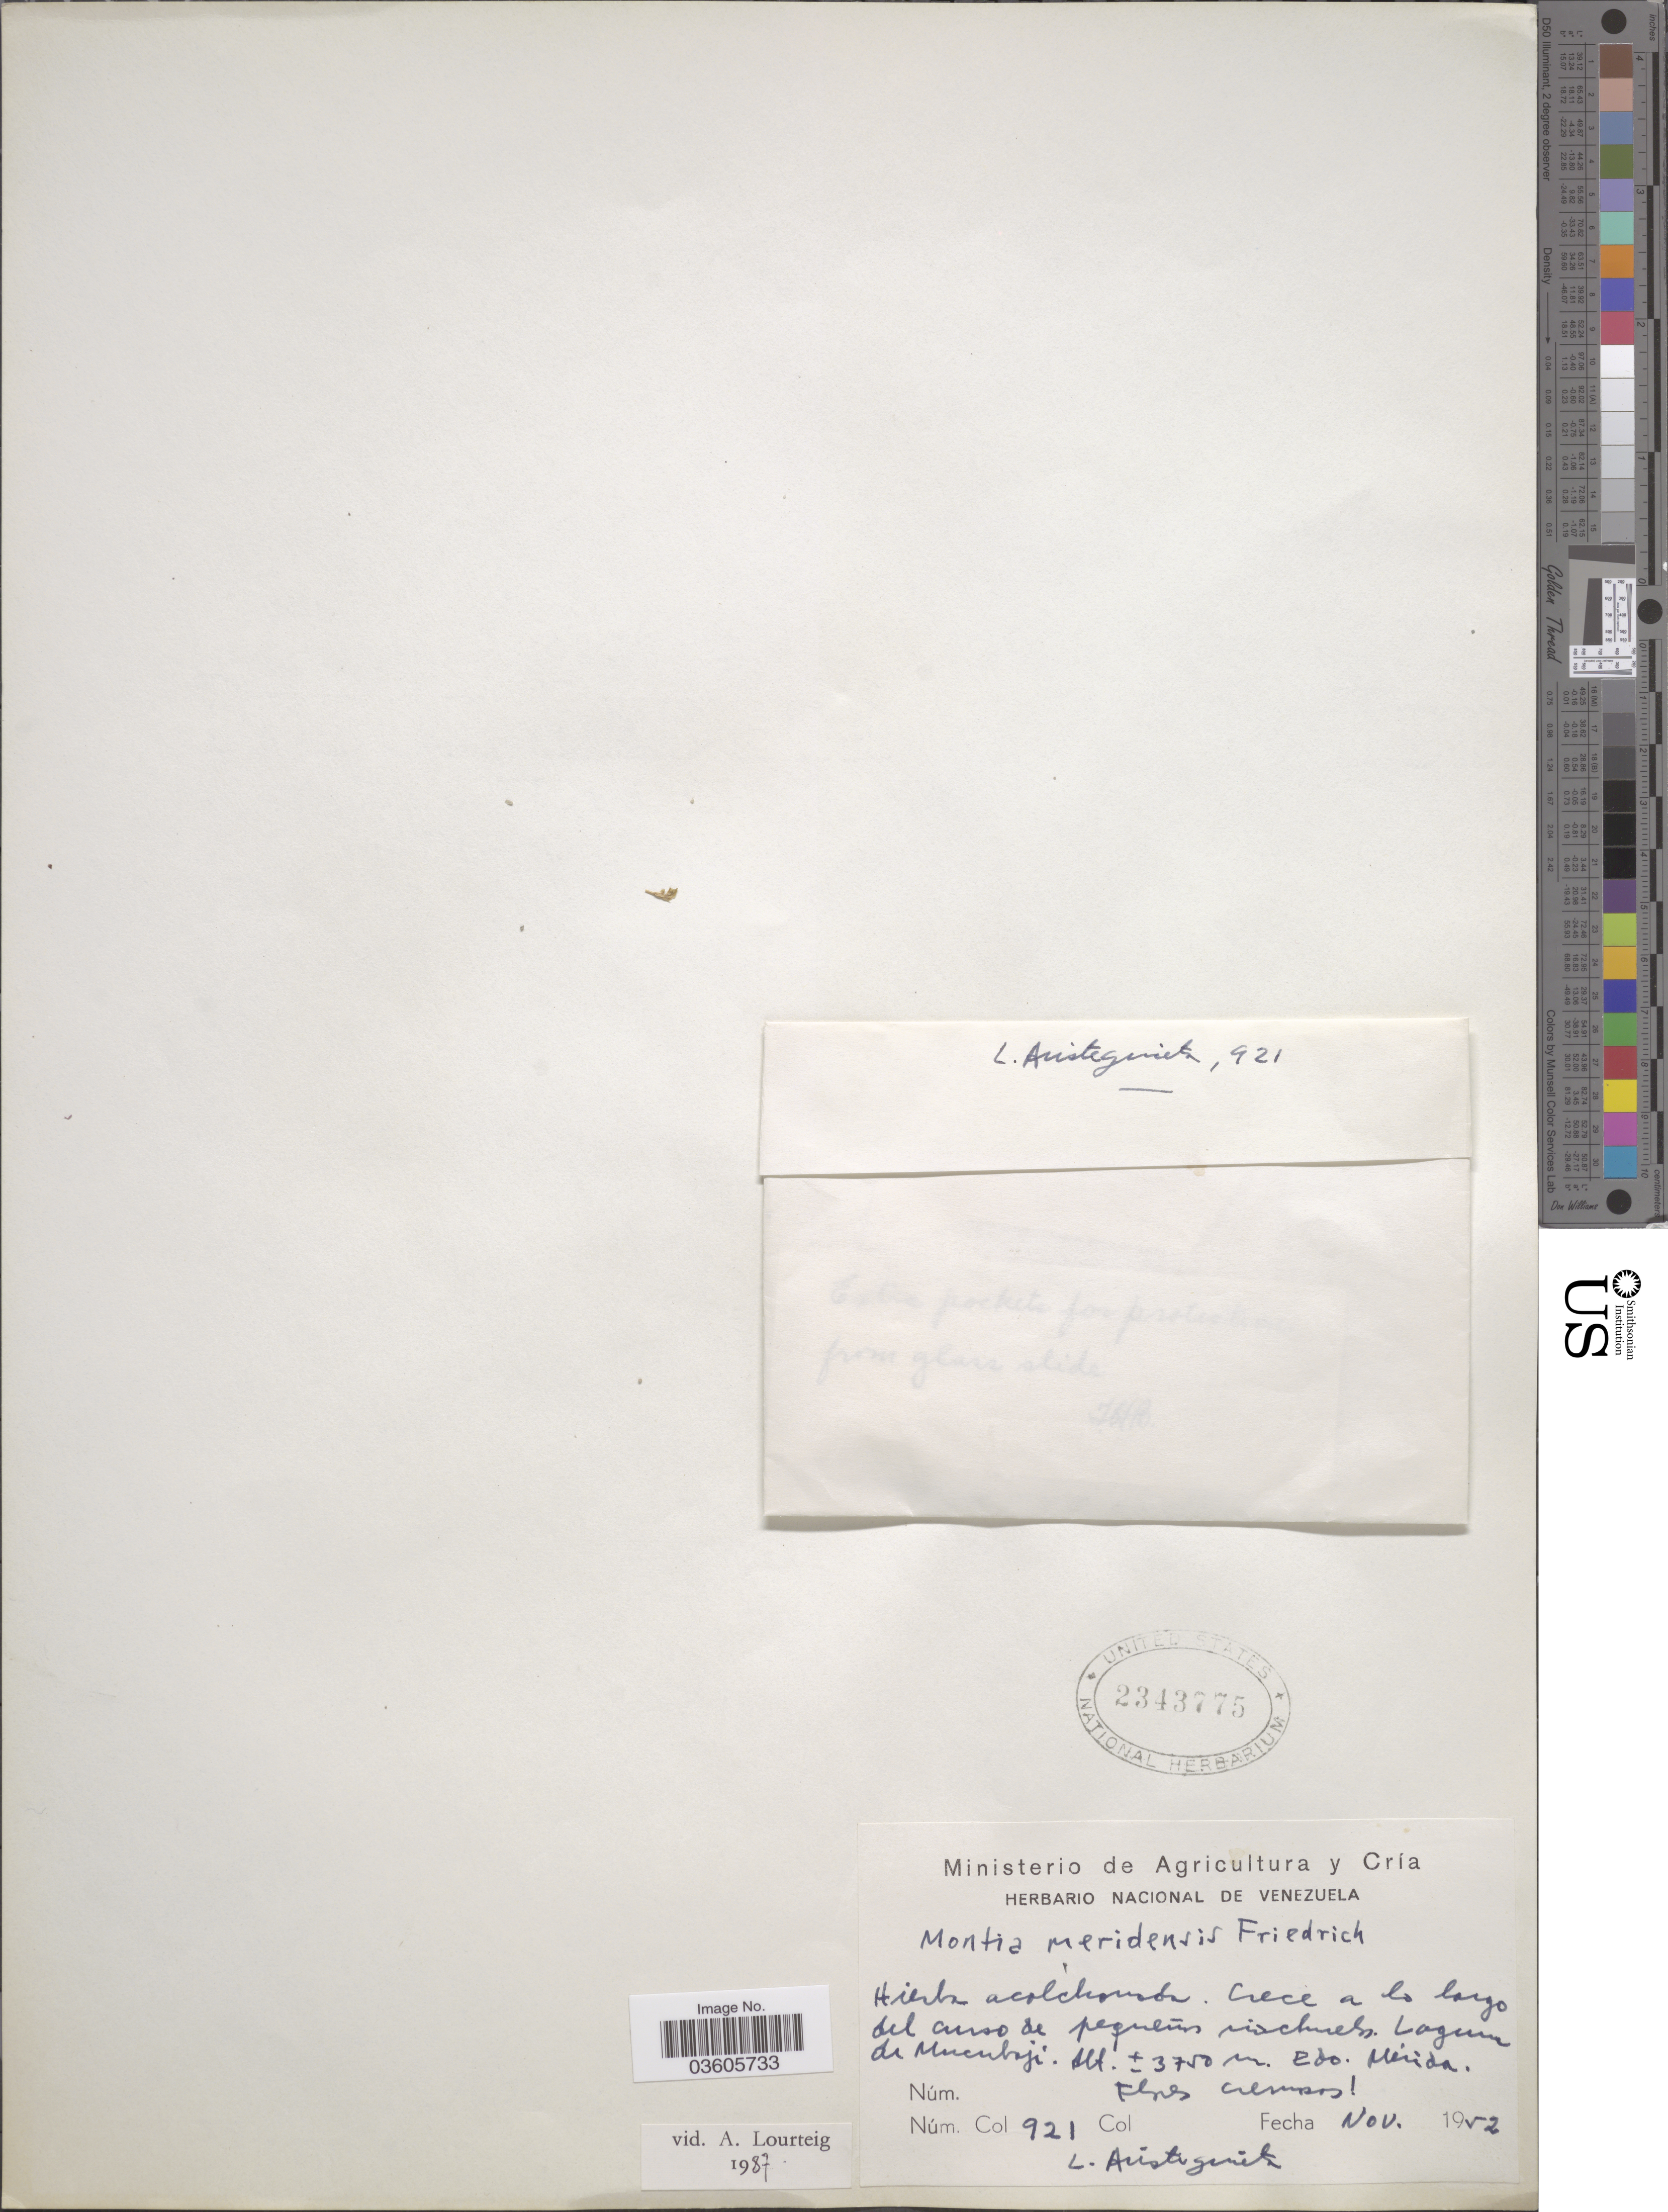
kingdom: Plantae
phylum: Tracheophyta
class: Magnoliopsida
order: Caryophyllales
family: Montiaceae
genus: Montia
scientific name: Montia meridensis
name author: Friedrich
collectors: L. Aristeguieta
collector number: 921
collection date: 1952-11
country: Venezuela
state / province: Mérida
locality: Laguna& de Mucubají.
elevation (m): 3750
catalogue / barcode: US 2343775